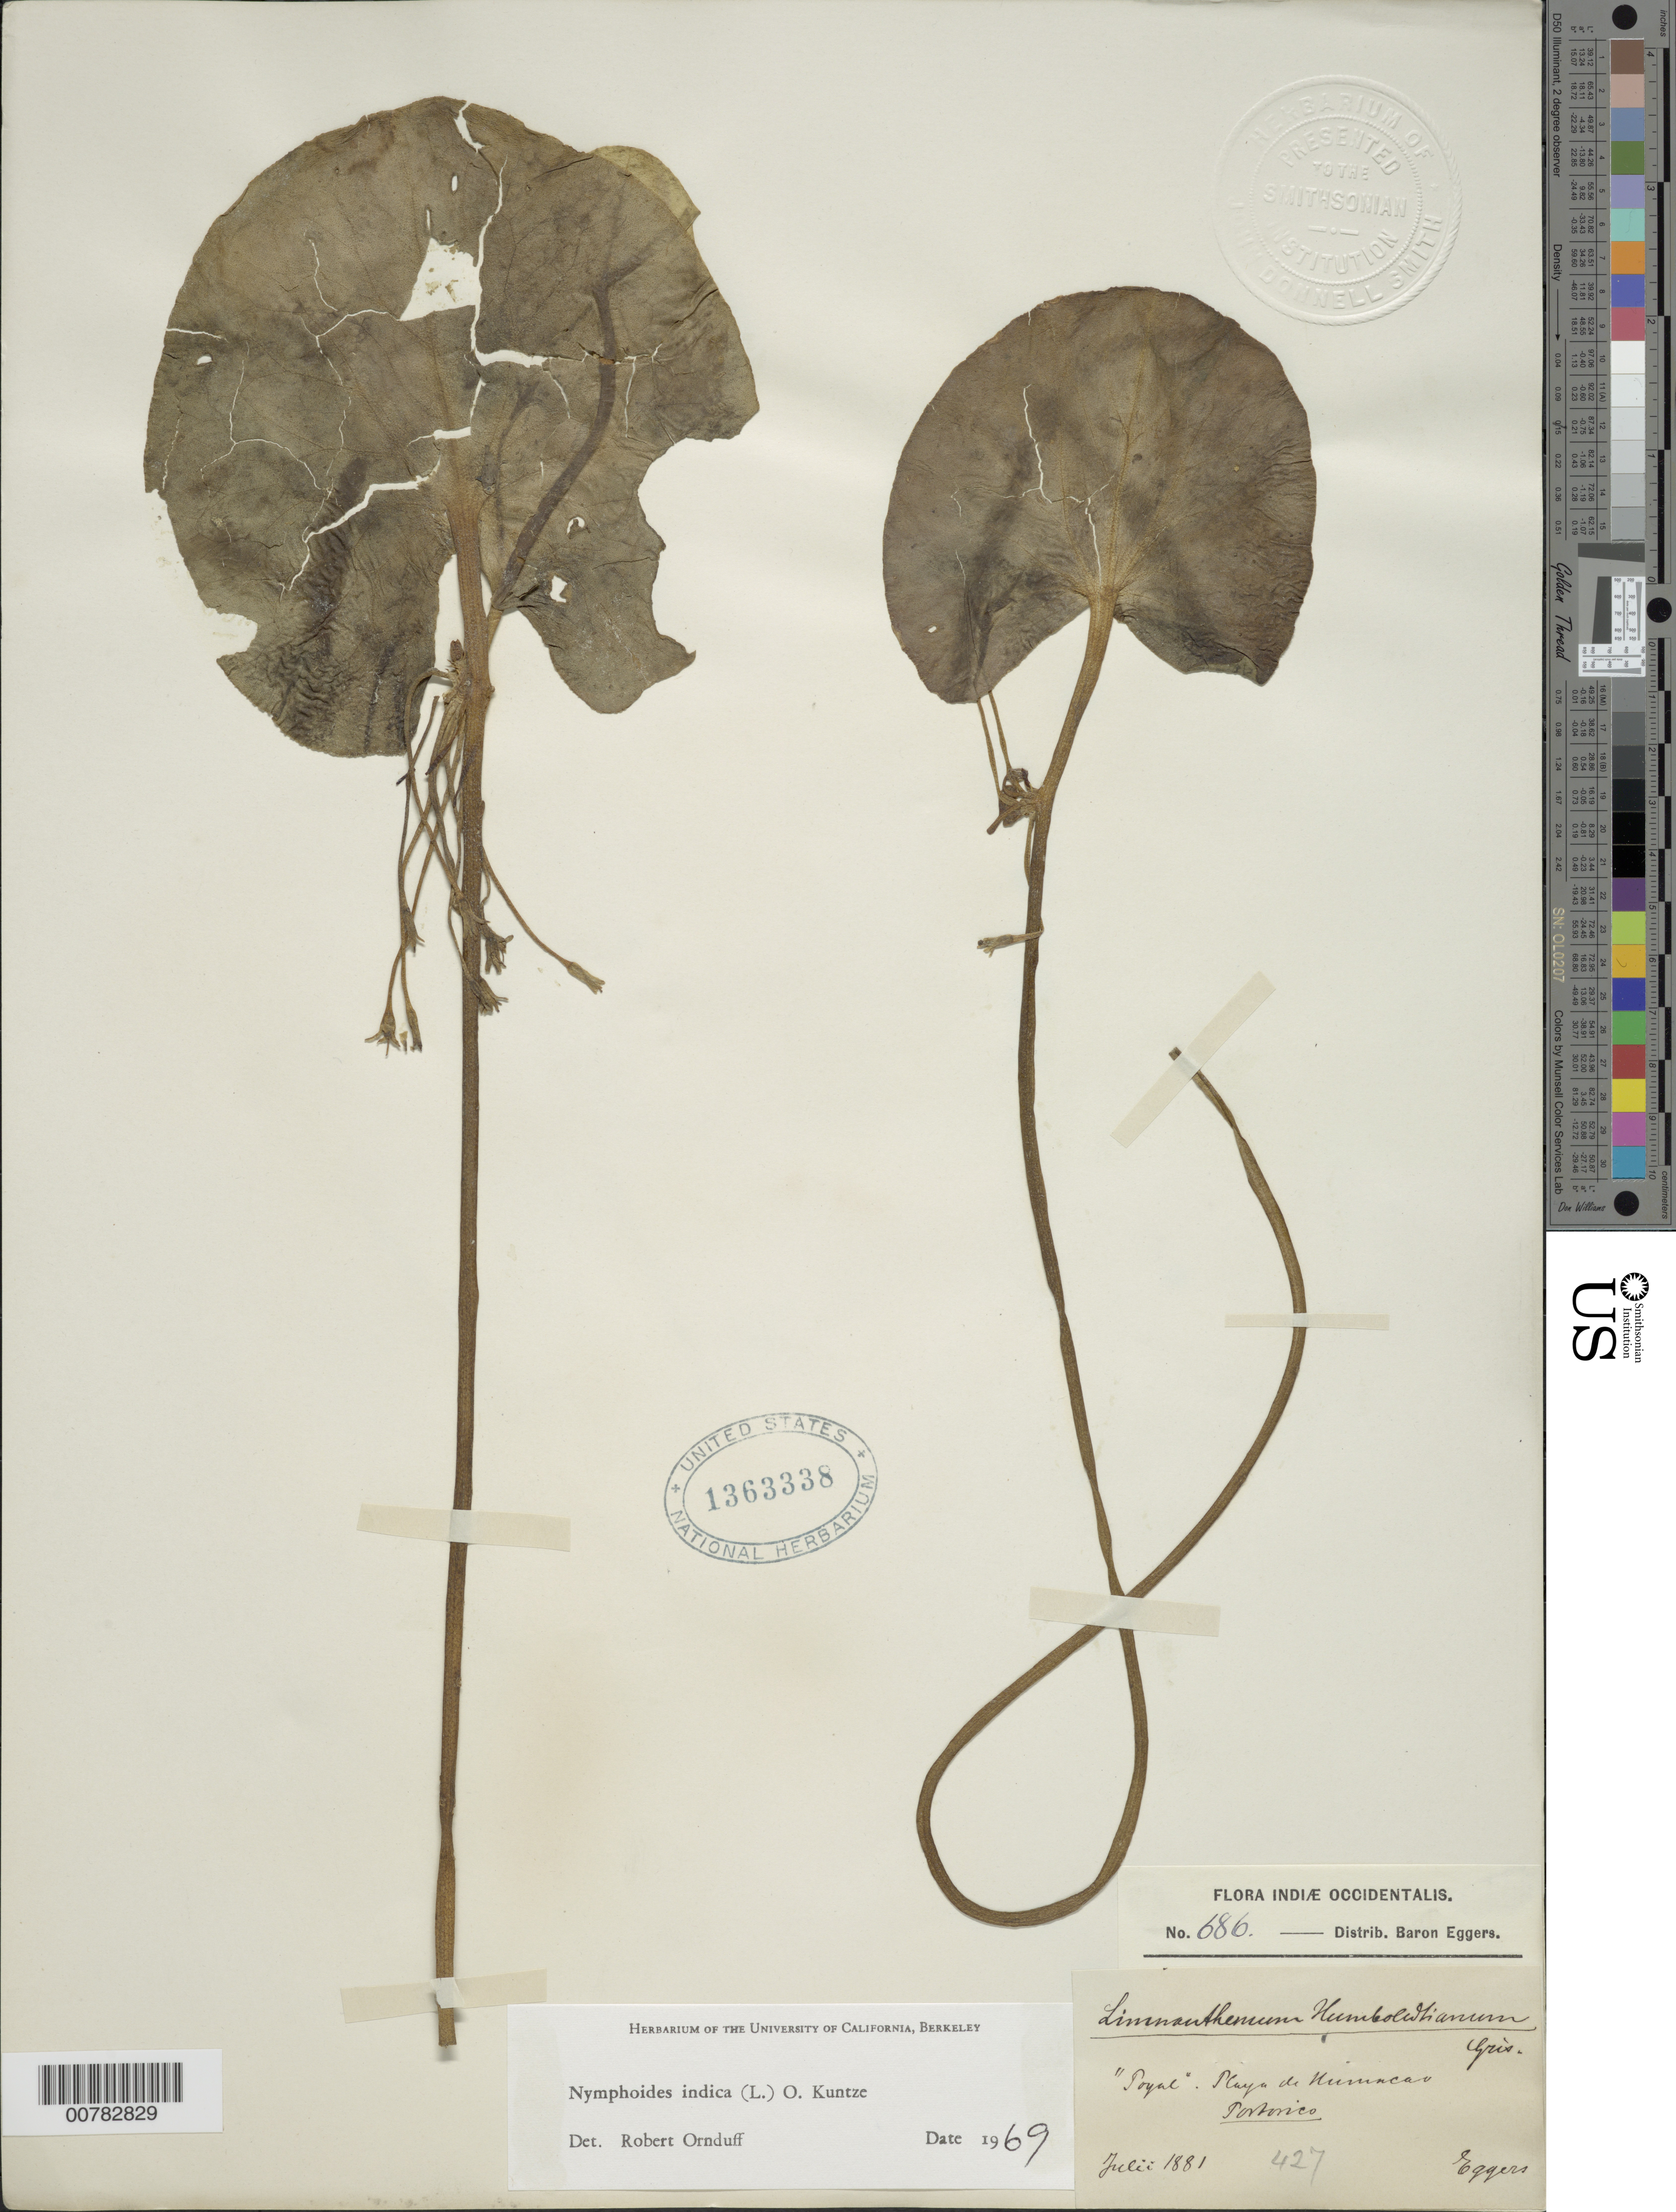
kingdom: Plantae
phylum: Tracheophyta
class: Magnoliopsida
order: Asterales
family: Menyanthaceae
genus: Nymphoides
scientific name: Nymphoides indica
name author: (L.) Kuntze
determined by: Ornduff, T.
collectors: H. F. A. von Eggers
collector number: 686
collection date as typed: Jul 1881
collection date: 1881-07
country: Puerto Rico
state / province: Humacao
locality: Humacao Beach.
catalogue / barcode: US 1363338